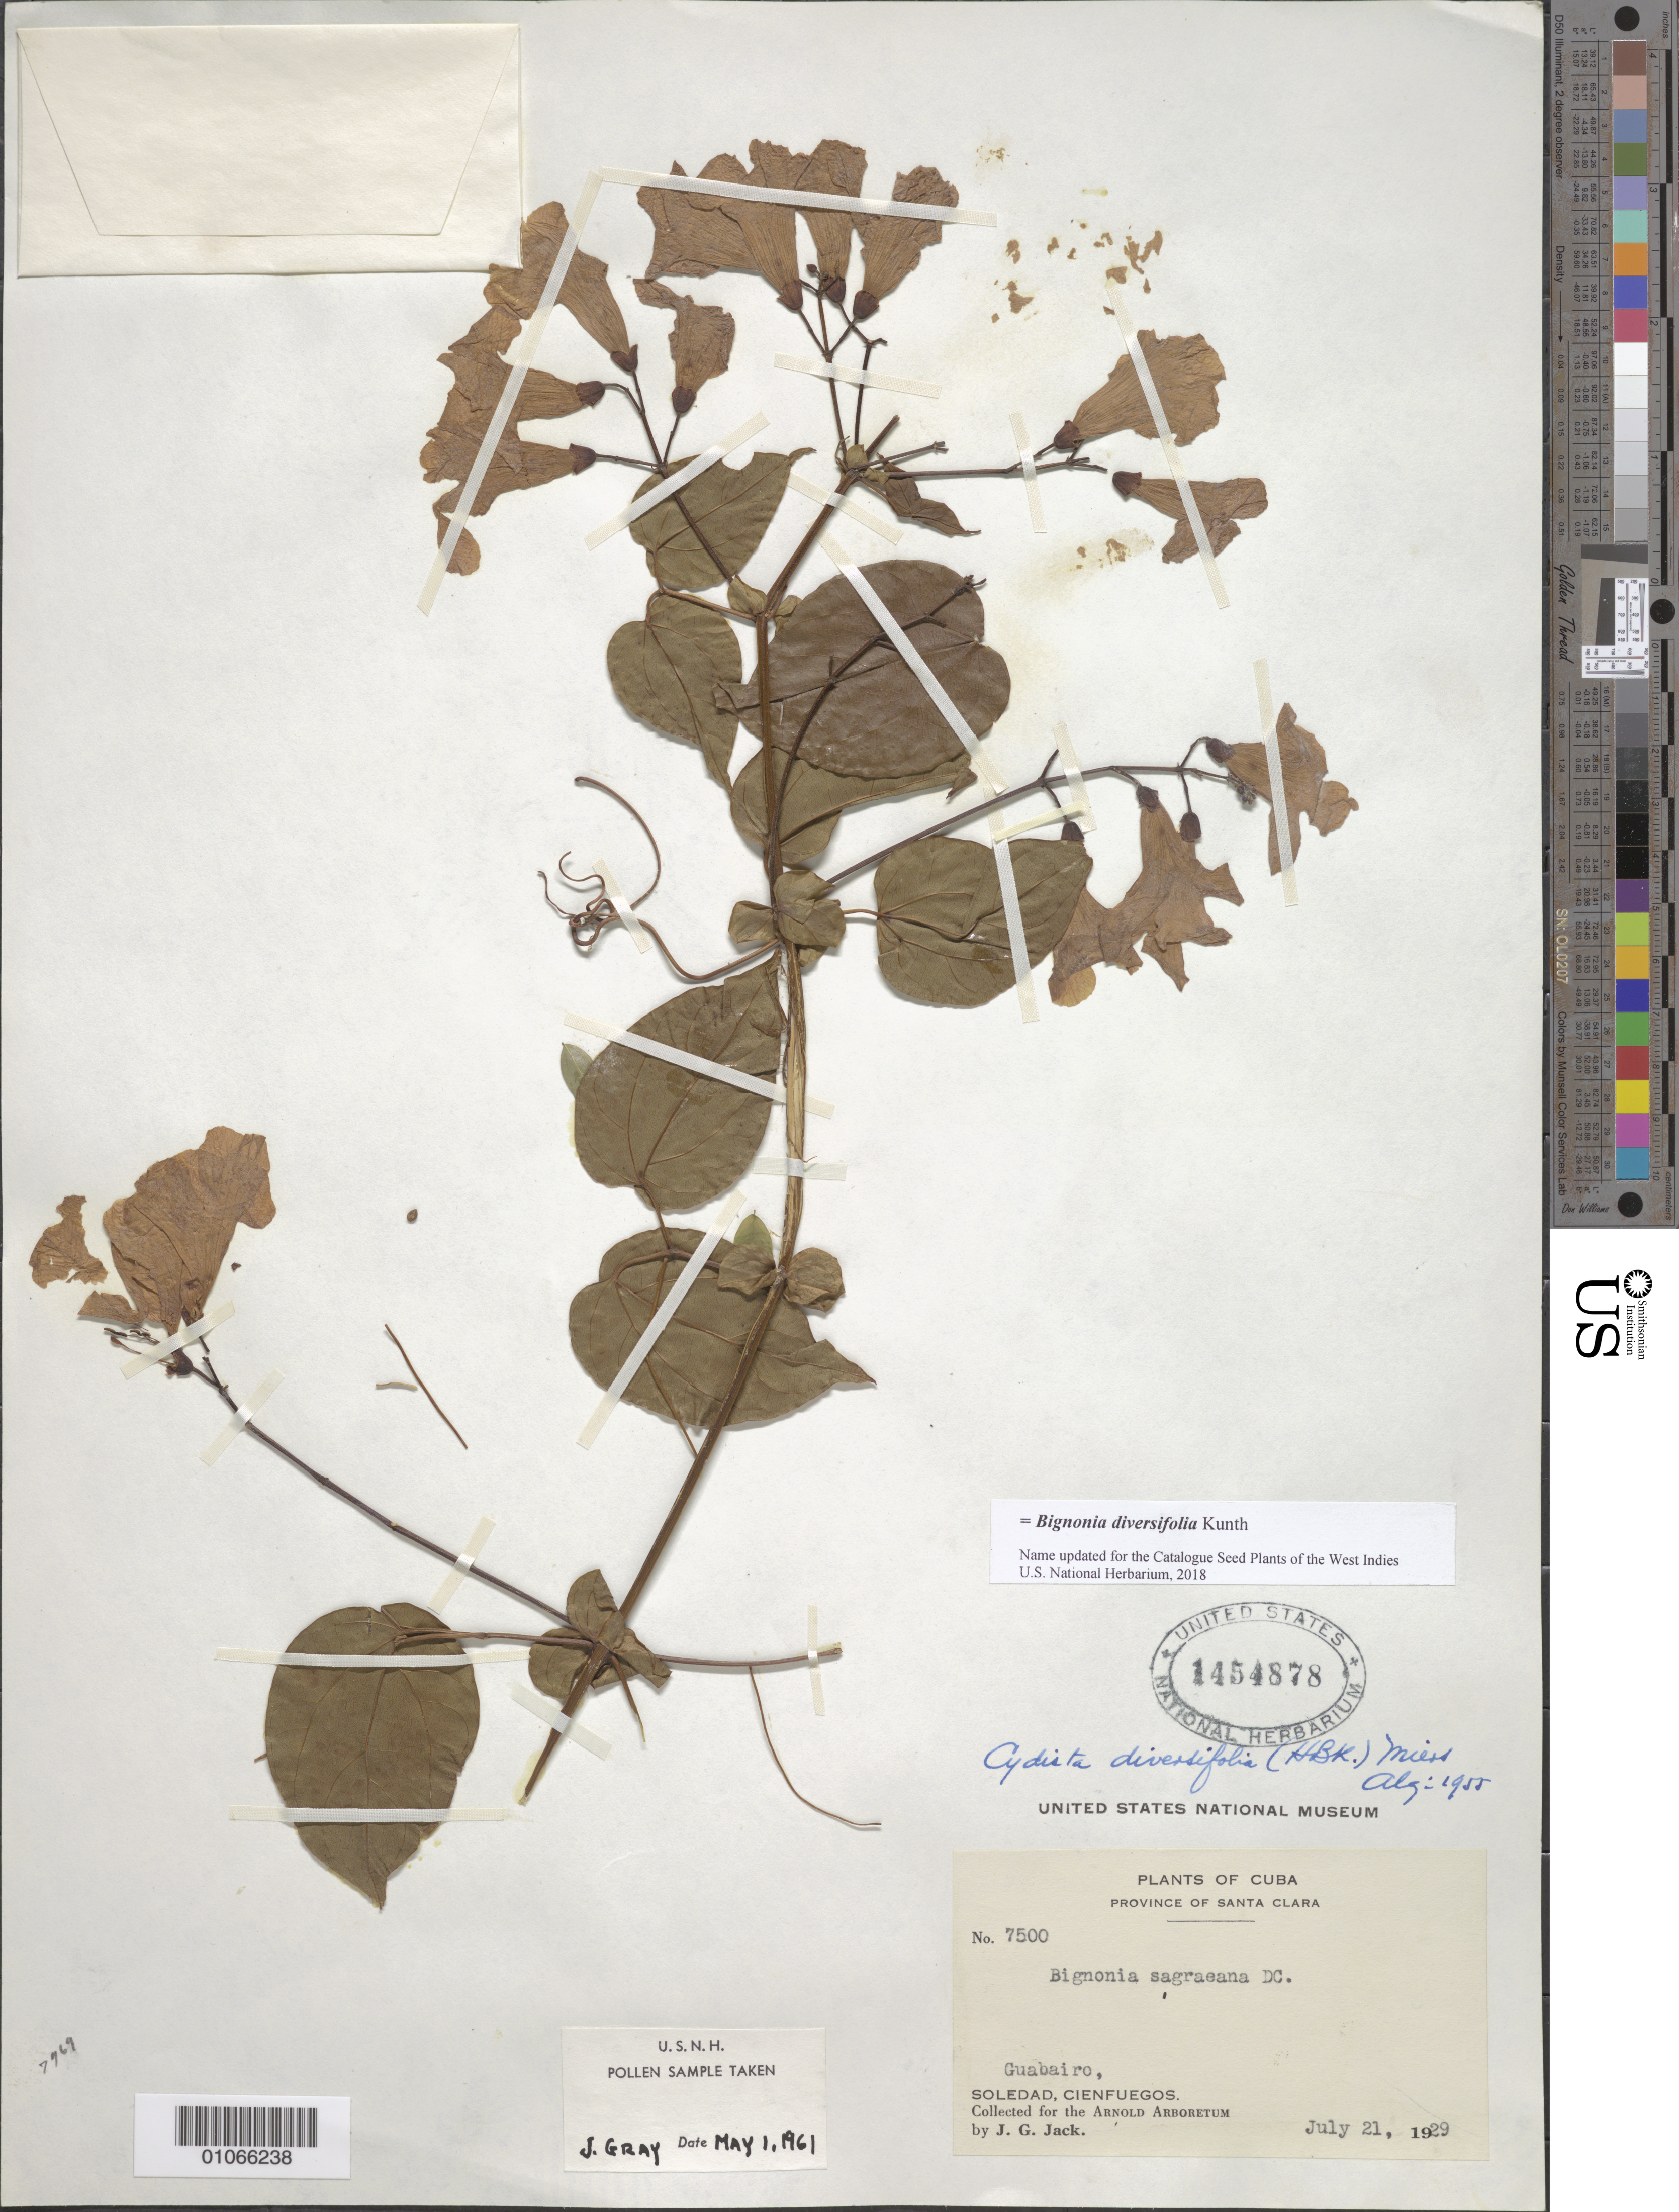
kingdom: Plantae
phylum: Tracheophyta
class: Magnoliopsida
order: Lamiales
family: Bignoniaceae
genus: Bignonia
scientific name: Bignonia diversifolia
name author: Kunth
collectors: J. G. Jack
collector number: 7500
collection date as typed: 21 Jul 1929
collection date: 1929-07-21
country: Cuba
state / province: Cienfuegos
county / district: Santa Clara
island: Cuba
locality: Guabairo, Soledad, Cienfuegos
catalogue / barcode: US 1454878